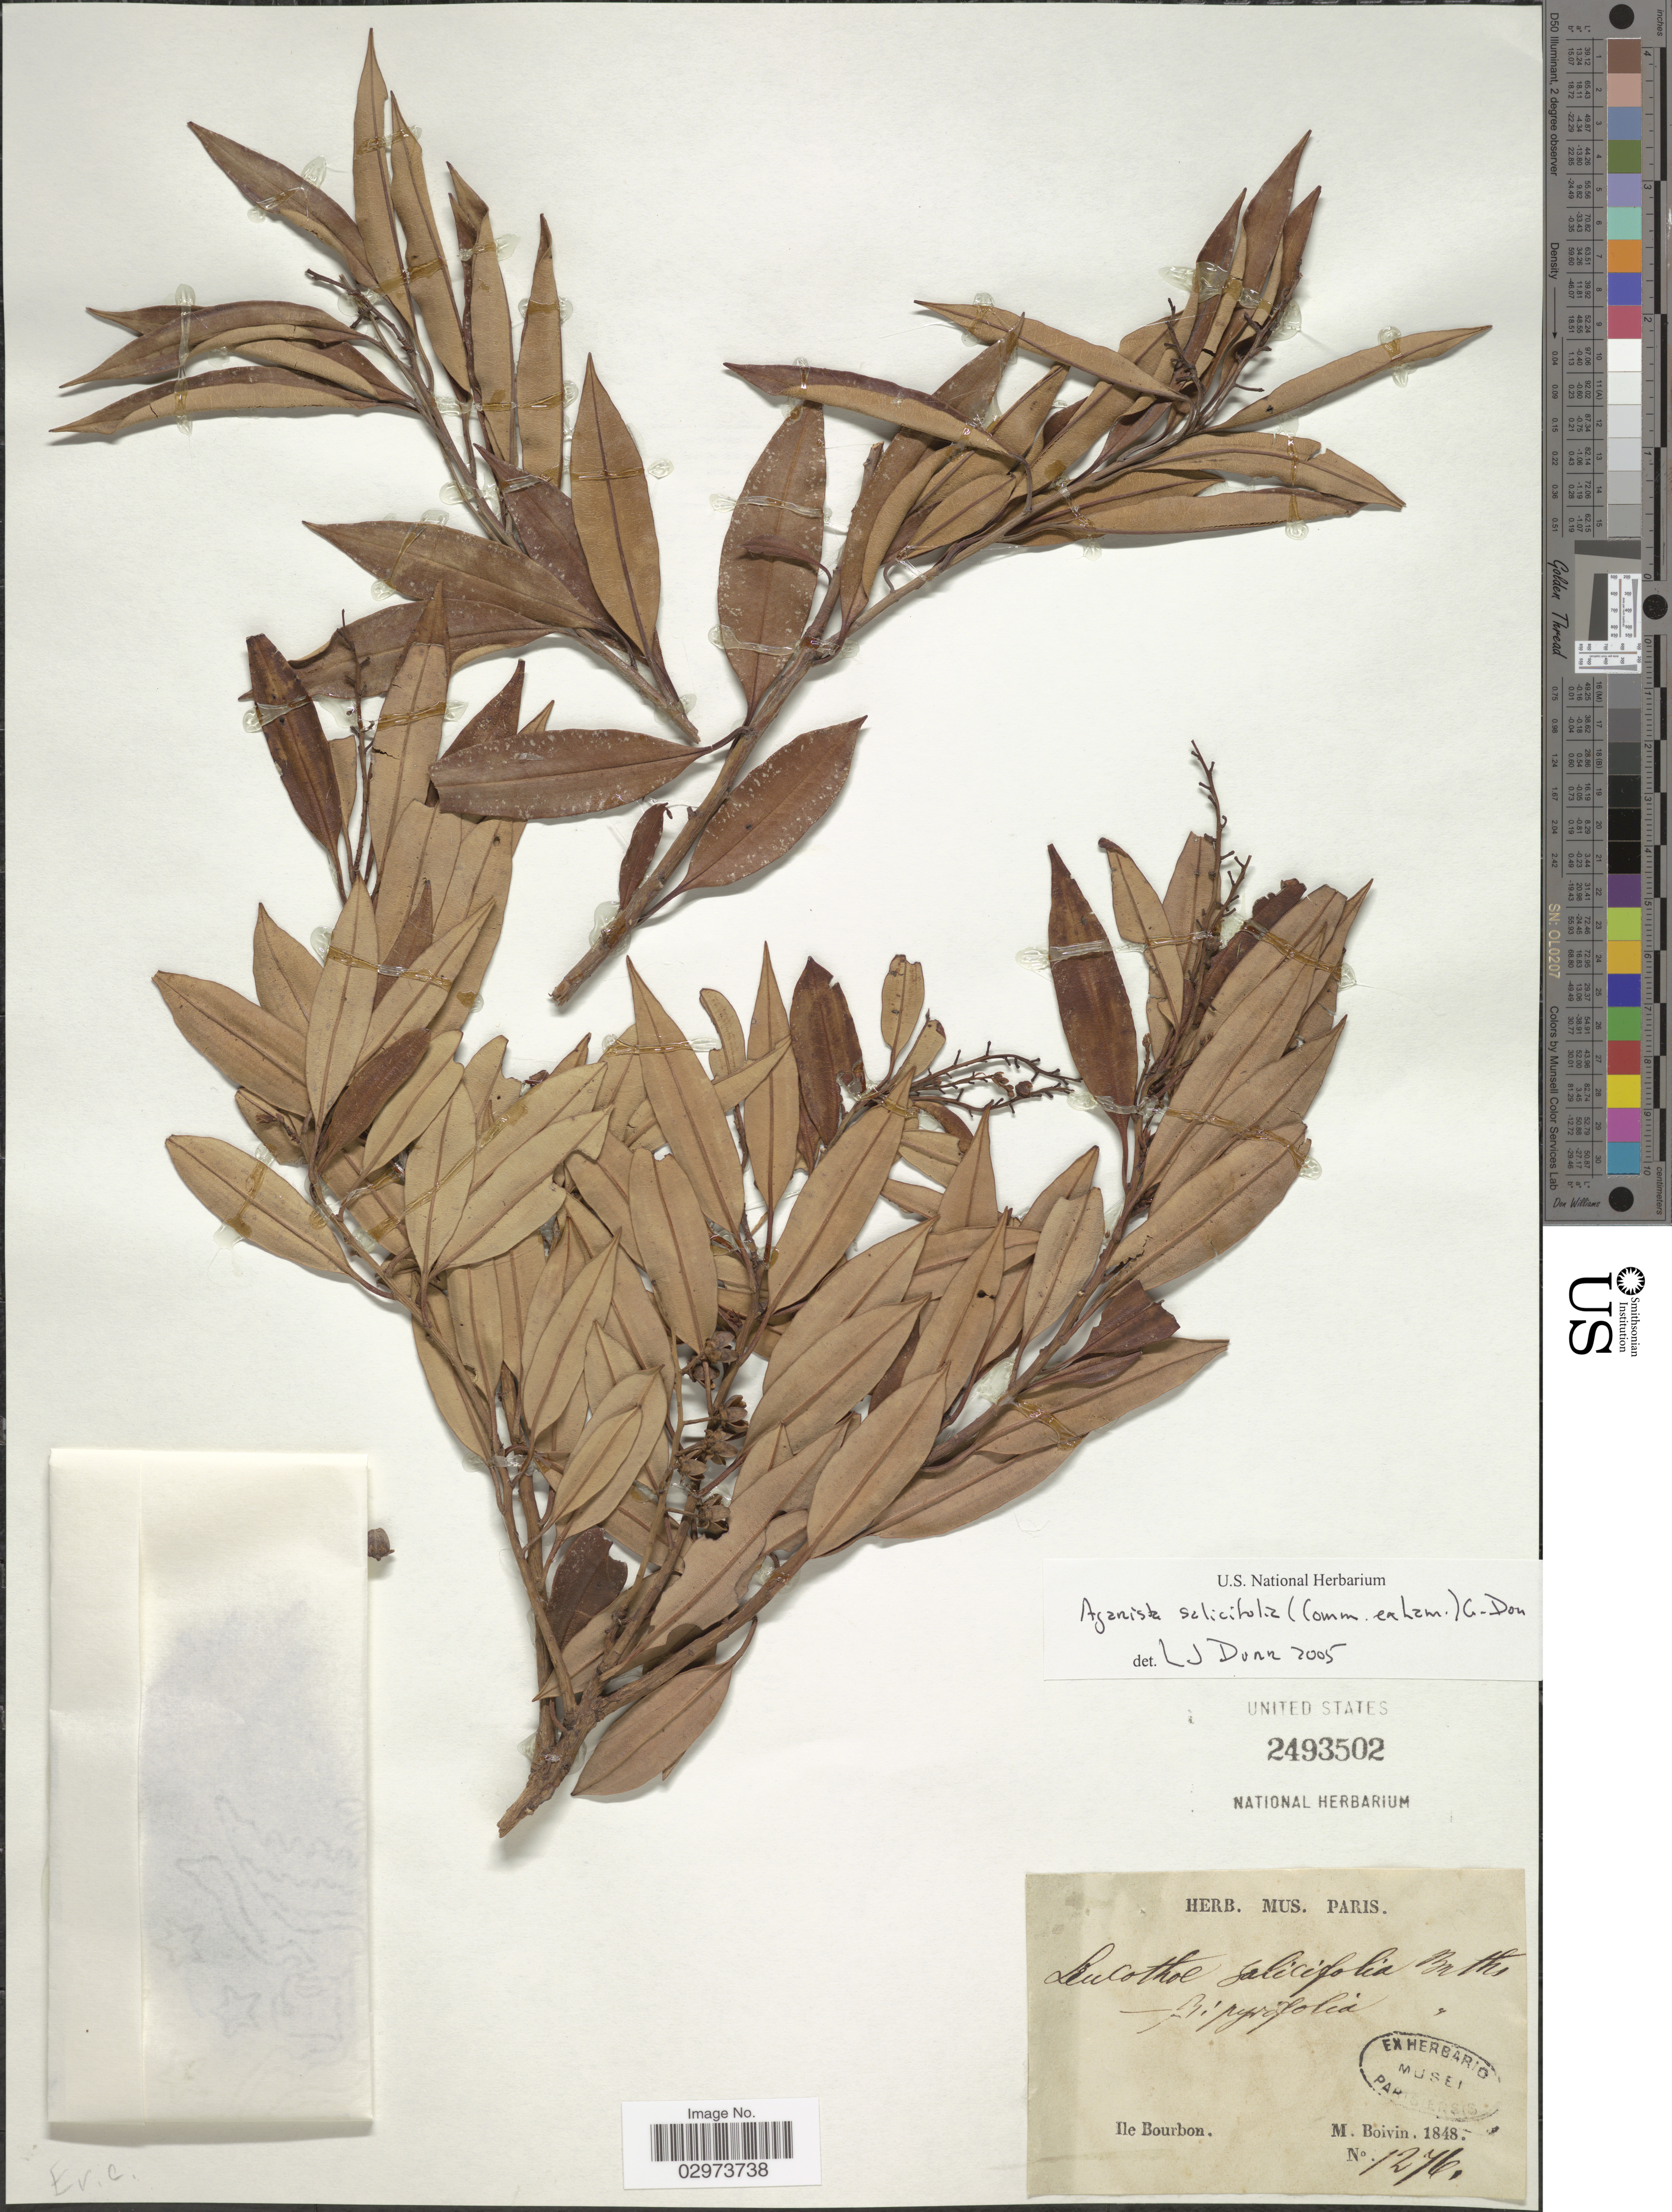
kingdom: Plantae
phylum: Tracheophyta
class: Magnoliopsida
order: Ericales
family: Ericaceae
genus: Agarista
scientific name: Agarista salicifolia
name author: (Lam.) G. Don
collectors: M. Boivin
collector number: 1276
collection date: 1848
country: Reunion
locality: Ile Bourbon.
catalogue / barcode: US 2493502